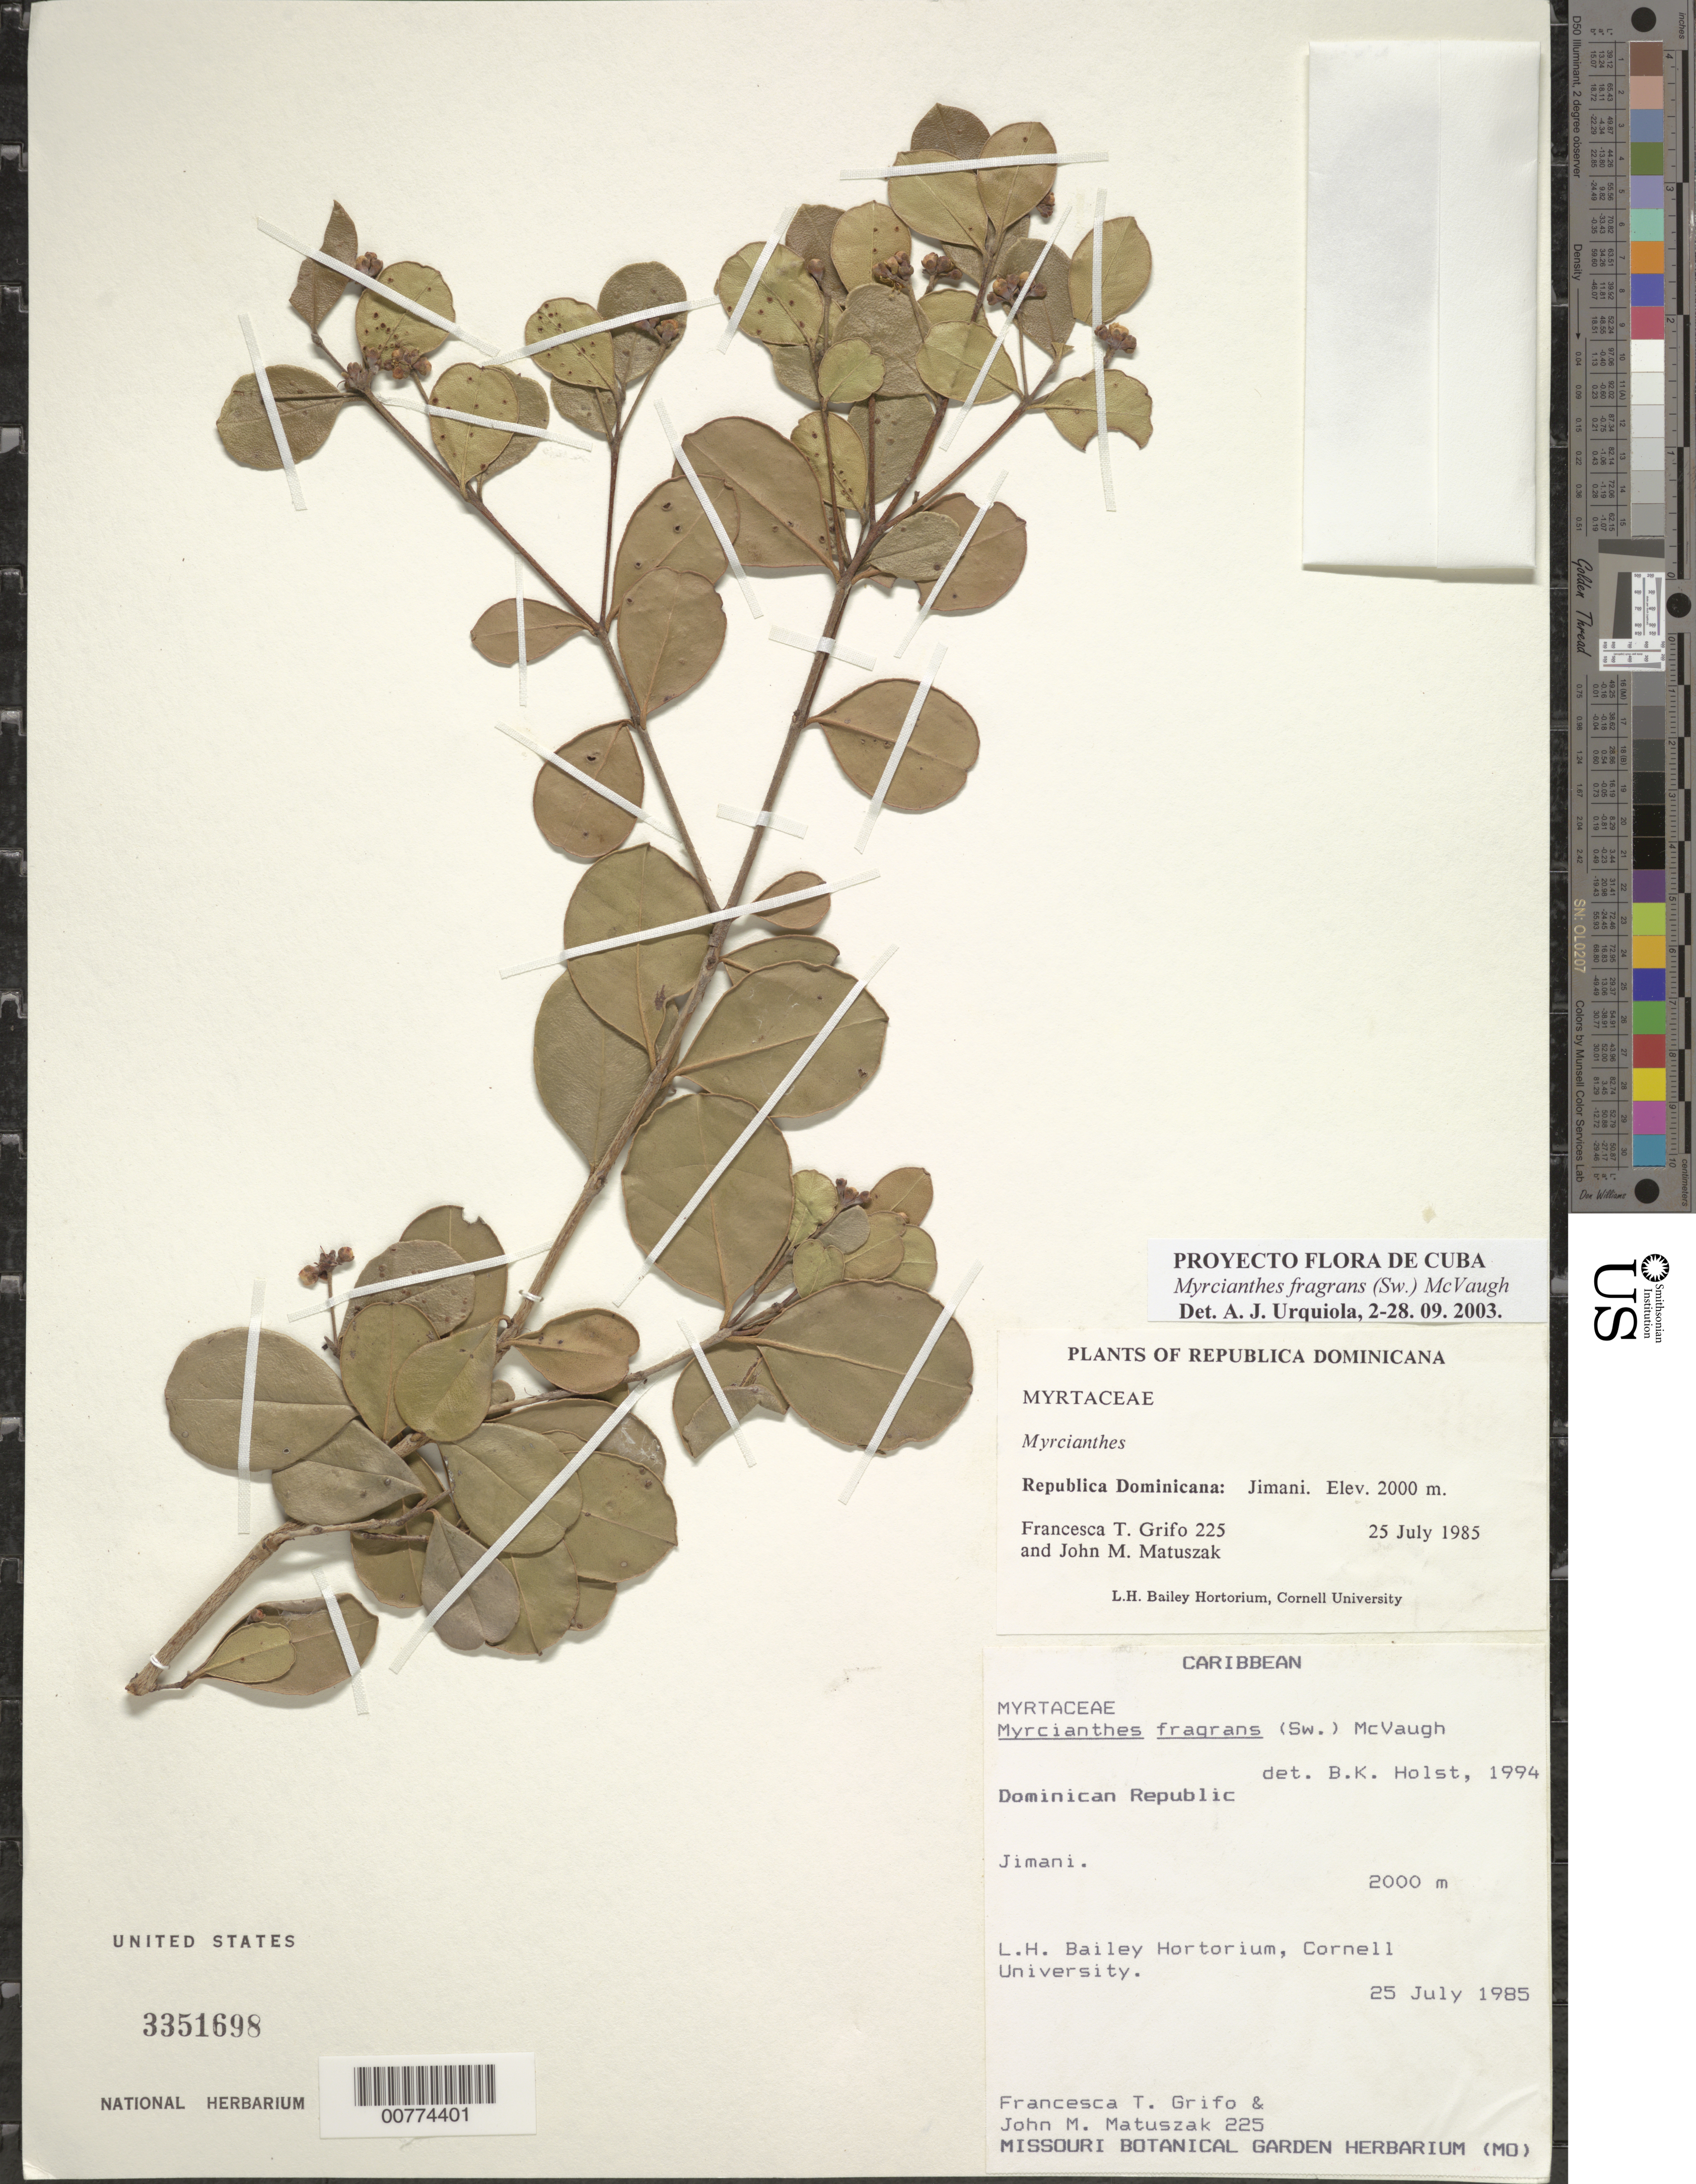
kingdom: Plantae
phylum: Tracheophyta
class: Magnoliopsida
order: Myrtales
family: Myrtaceae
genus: Myrcianthes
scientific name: Myrcianthes fragrans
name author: (Sw.) McVaugh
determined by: Urquiola, A. J., (HPPR)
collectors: F. Grifo & J. Matuszak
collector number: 225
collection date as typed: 25 Jul 1985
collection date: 1985-07-25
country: Dominican Republic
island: Hispaniola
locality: Jimani.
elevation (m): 2000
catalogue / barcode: US 3351698